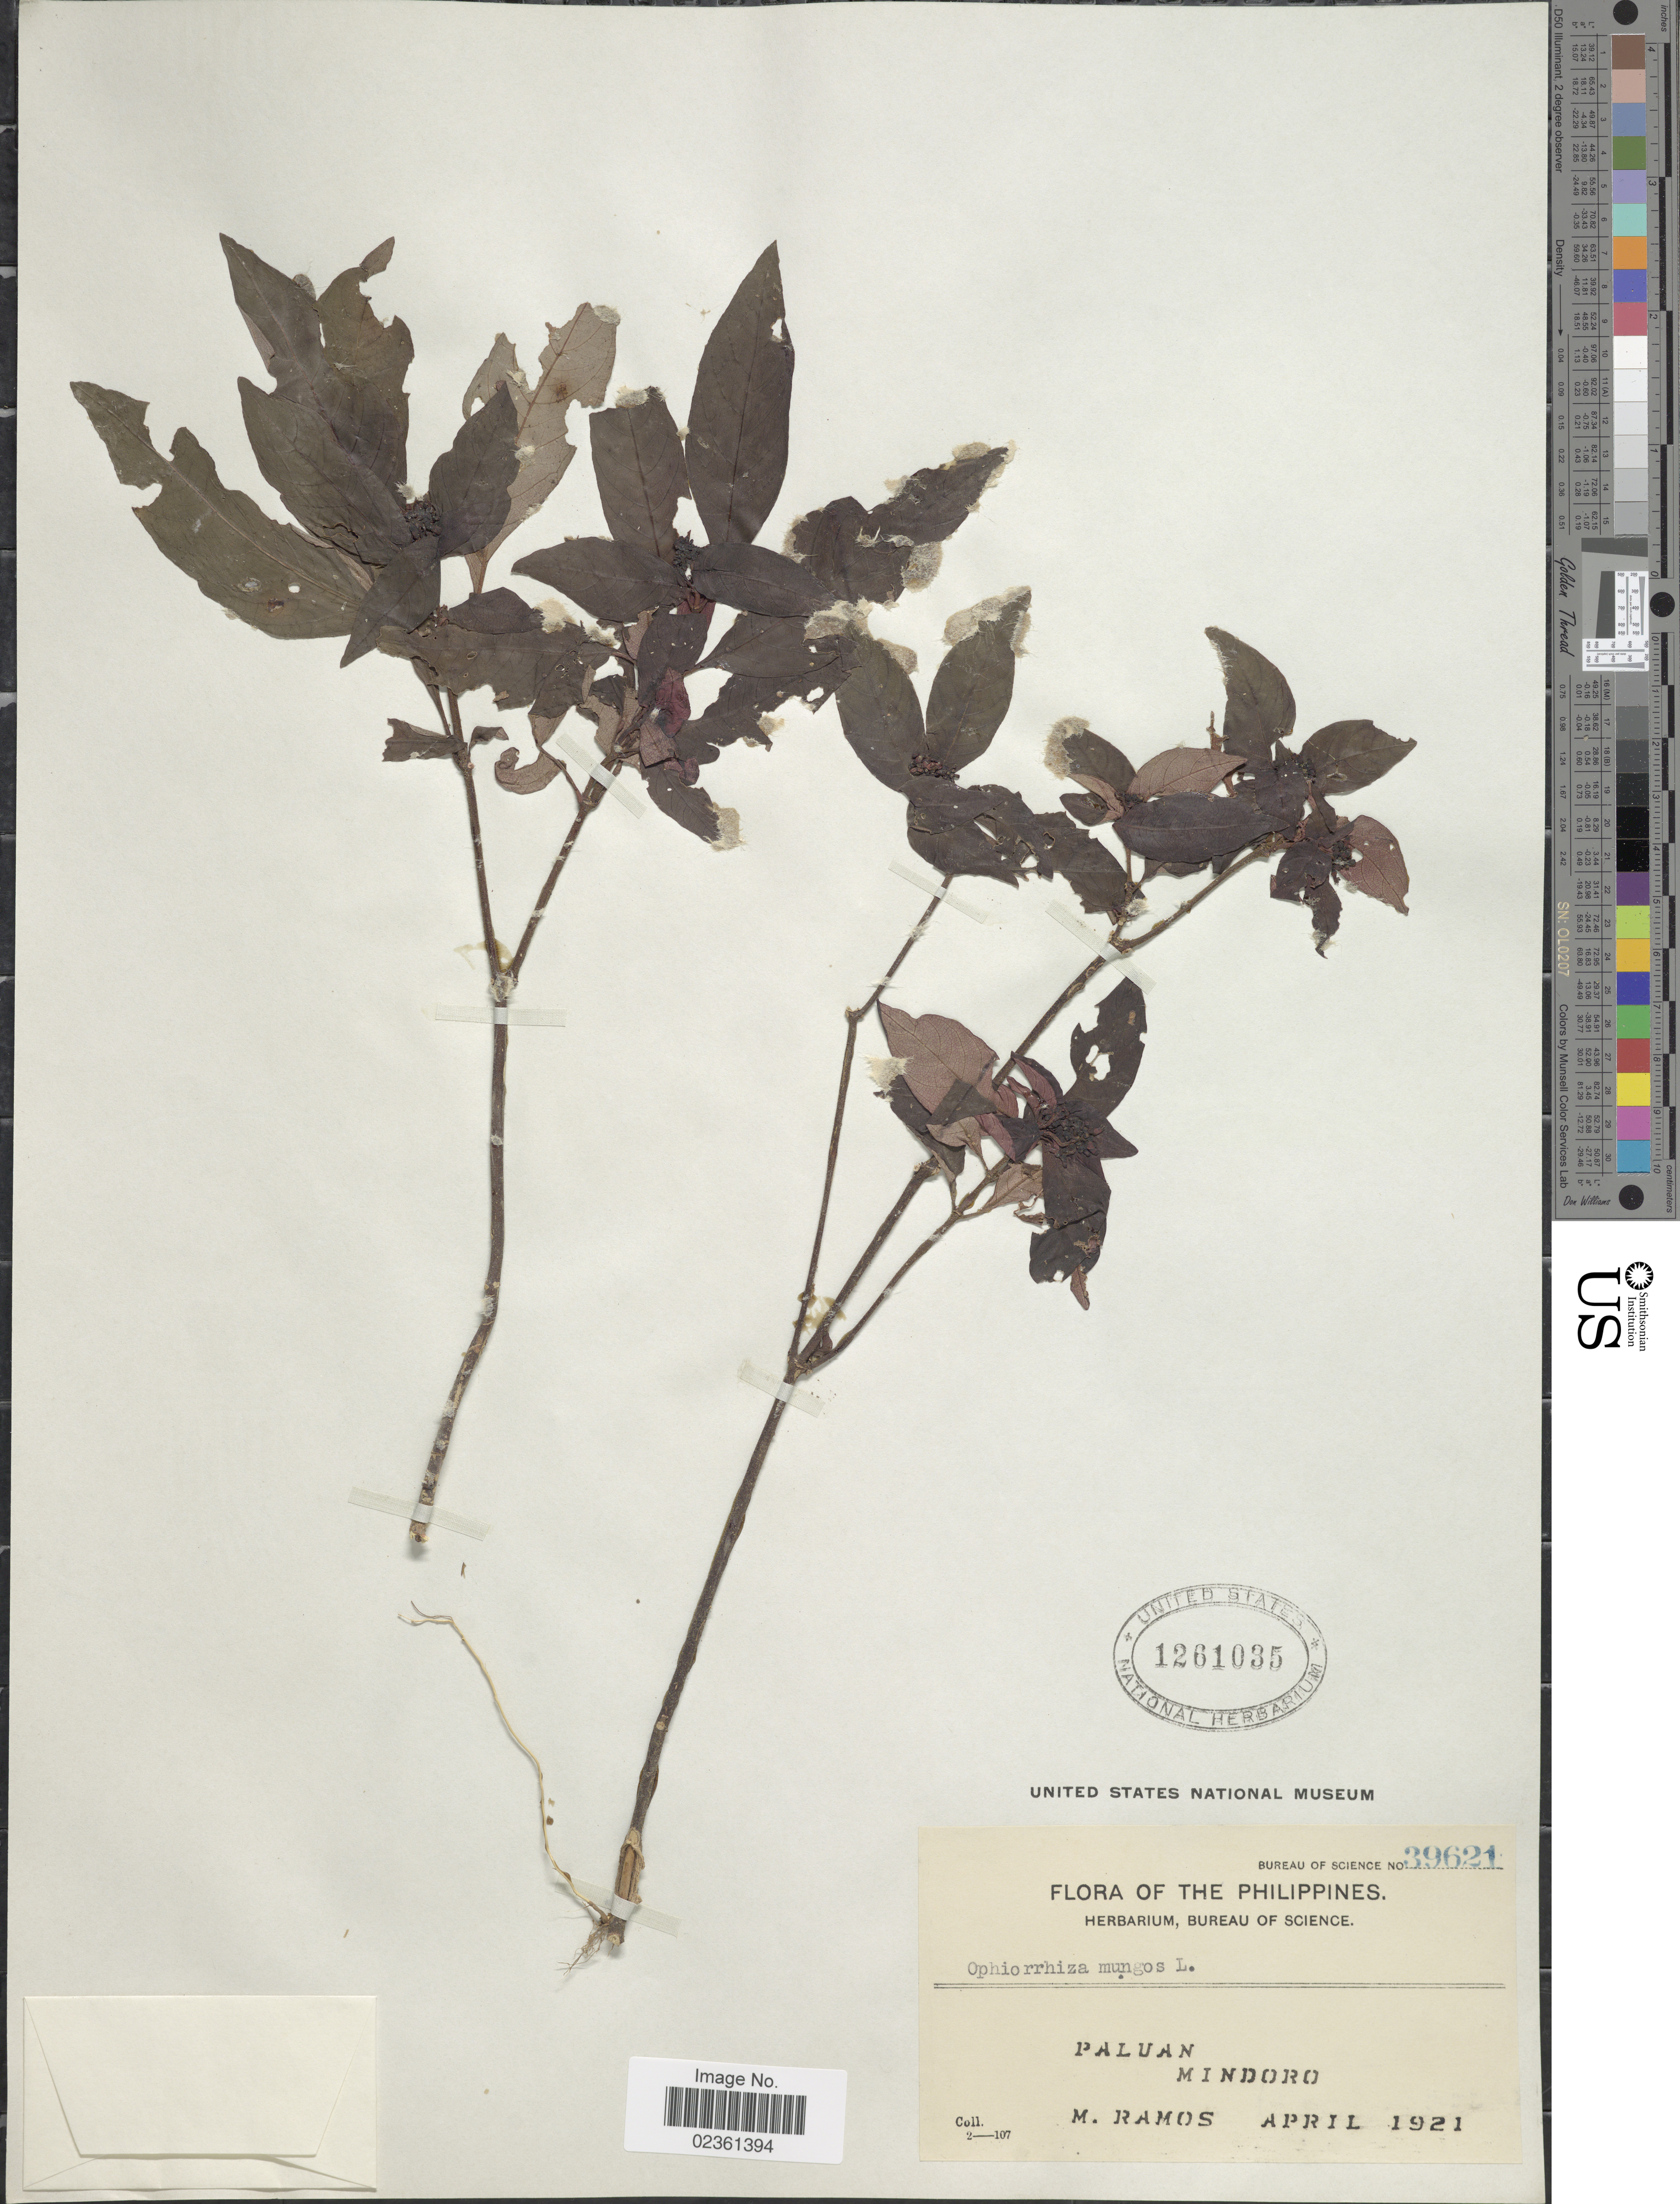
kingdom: Plantae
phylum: Tracheophyta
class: Magnoliopsida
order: Gentianales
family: Rubiaceae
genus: Ophiorrhiza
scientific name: Ophiorrhiza mungos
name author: L.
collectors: M. Ramos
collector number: Bureau of Science 39621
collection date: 1921-04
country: Philippines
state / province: Mimaropa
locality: Paluan, Mindoro.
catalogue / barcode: US 1261035